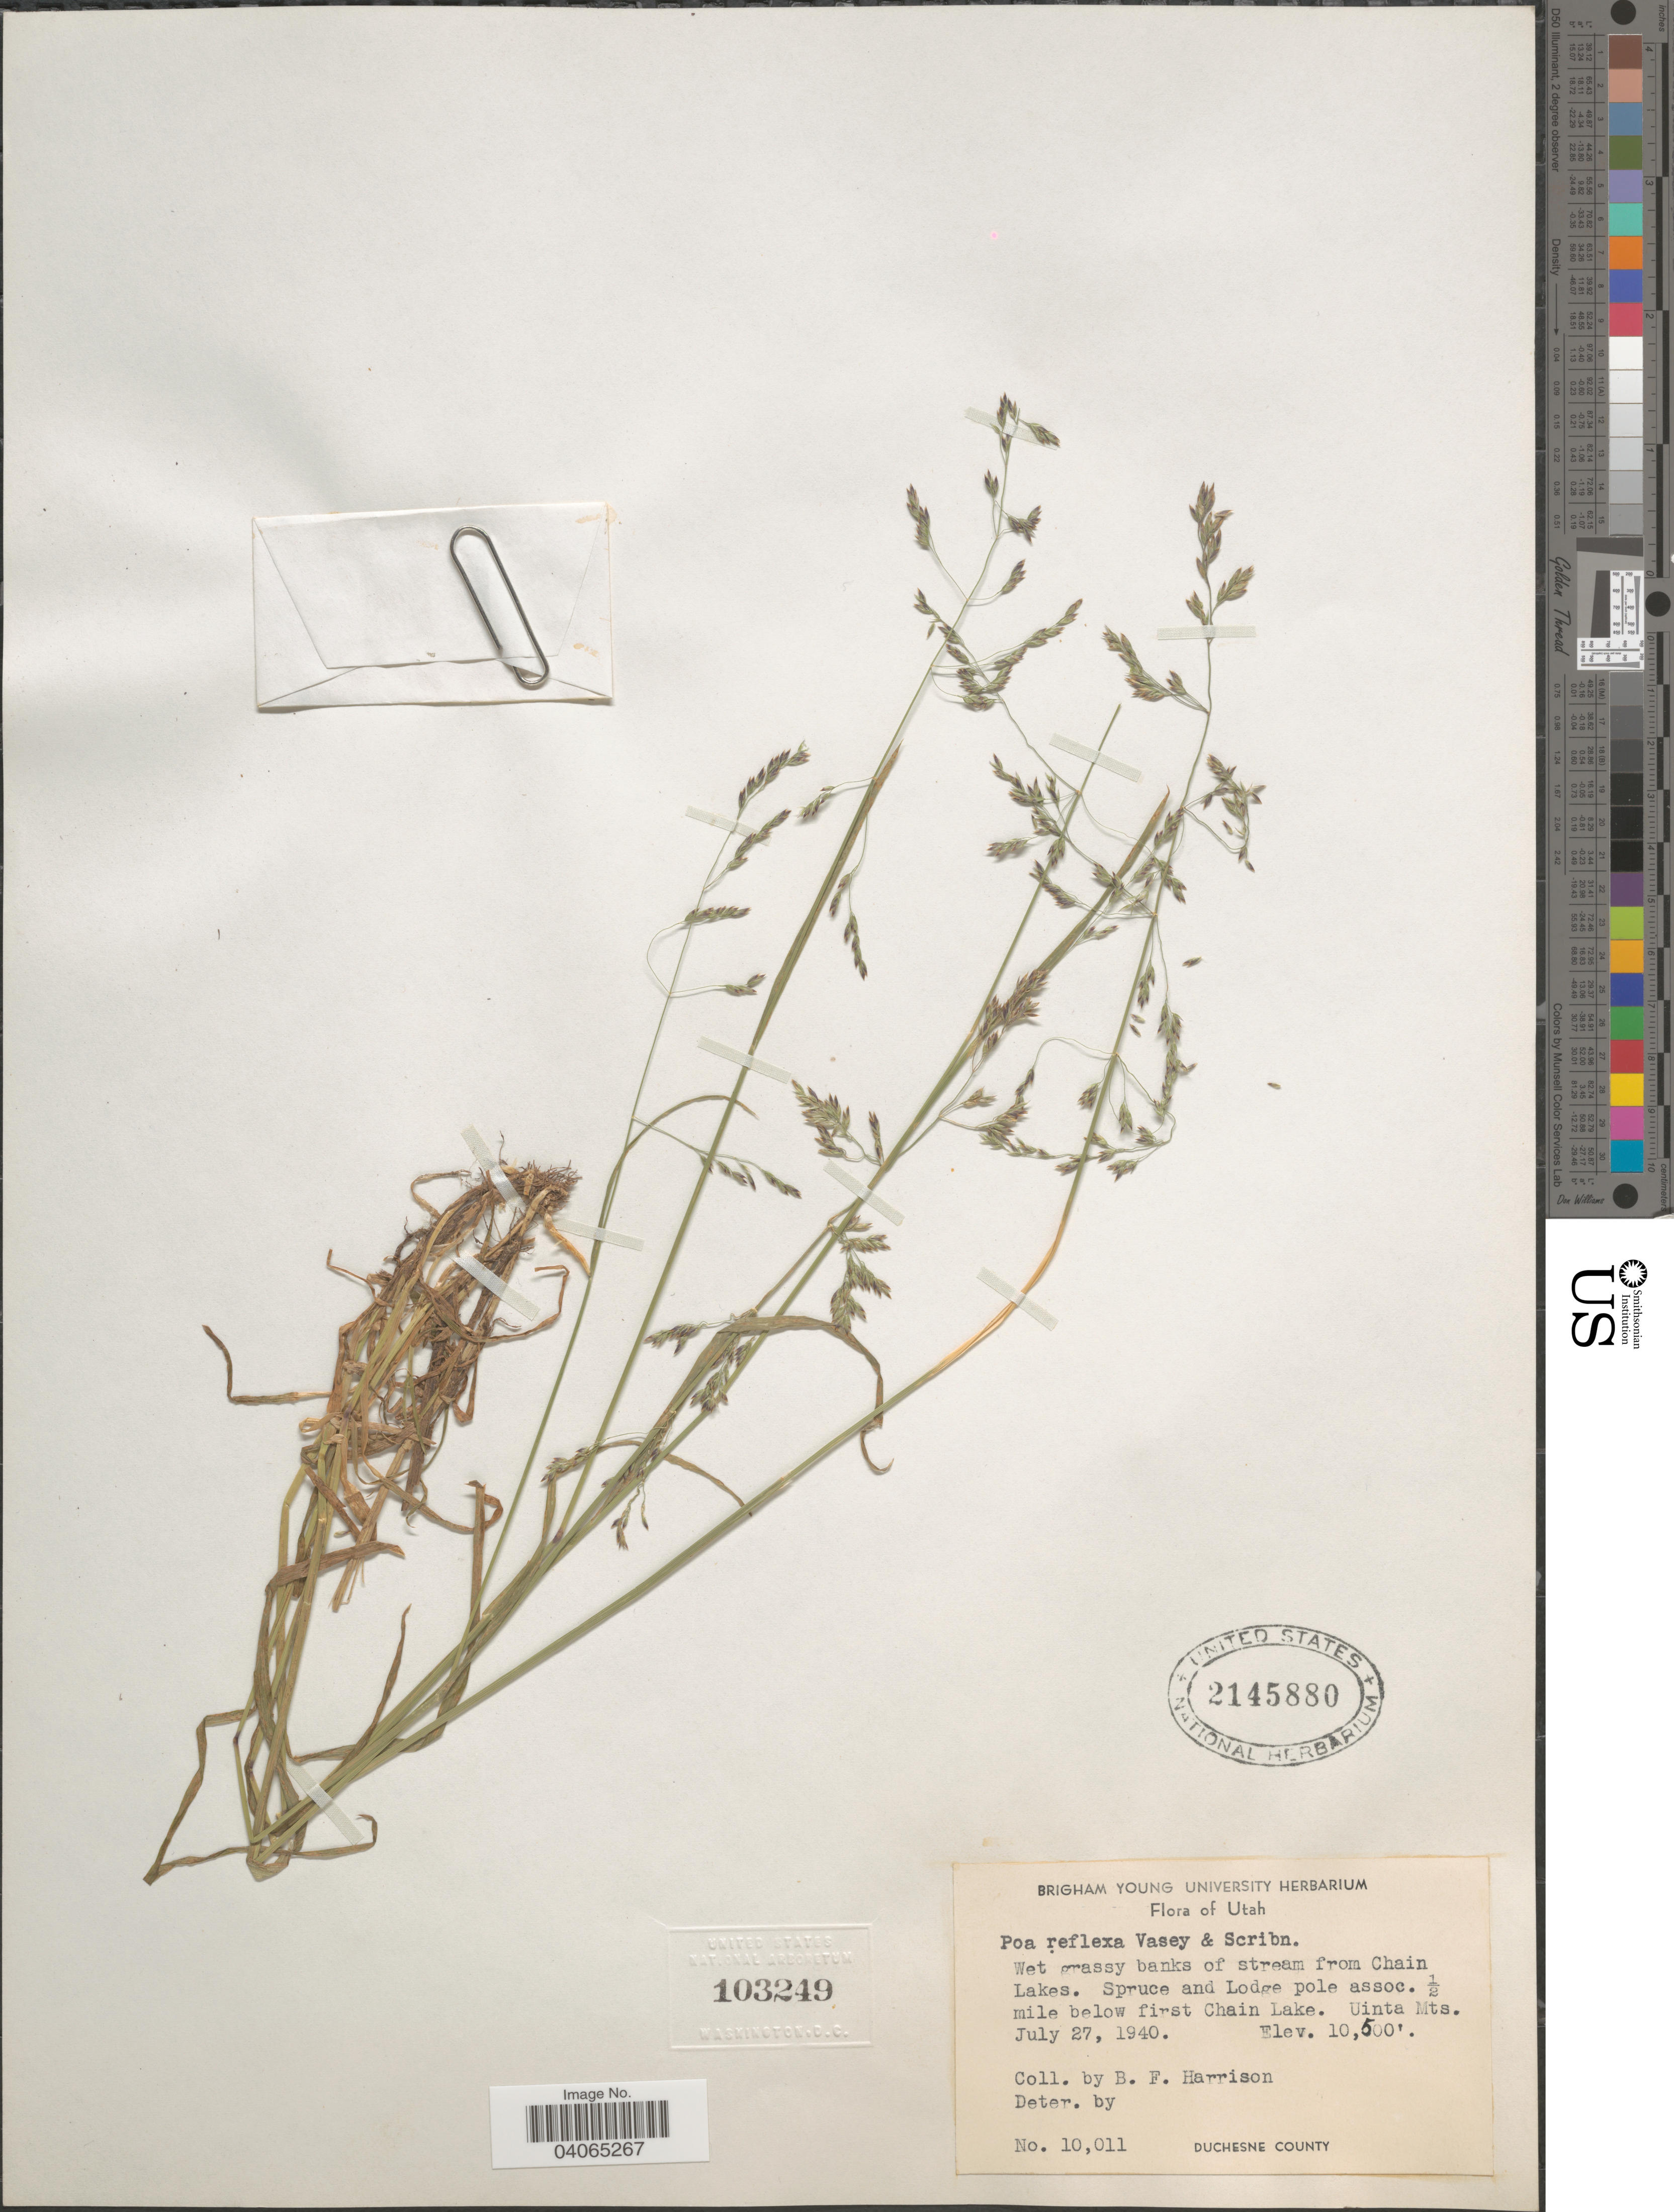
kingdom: Plantae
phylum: Tracheophyta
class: Liliopsida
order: Poales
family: Poaceae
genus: Poa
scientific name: Poa reflexa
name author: Vasey & Scribn.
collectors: B. F. Harrison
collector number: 10011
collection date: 1940-07-27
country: United States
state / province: Utah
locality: Wet grassy banks of stream from Chain Lakes. ½ mile below first Chain Lake. Uinta Mts. Duchesne County.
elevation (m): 3200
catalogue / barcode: US 2145880